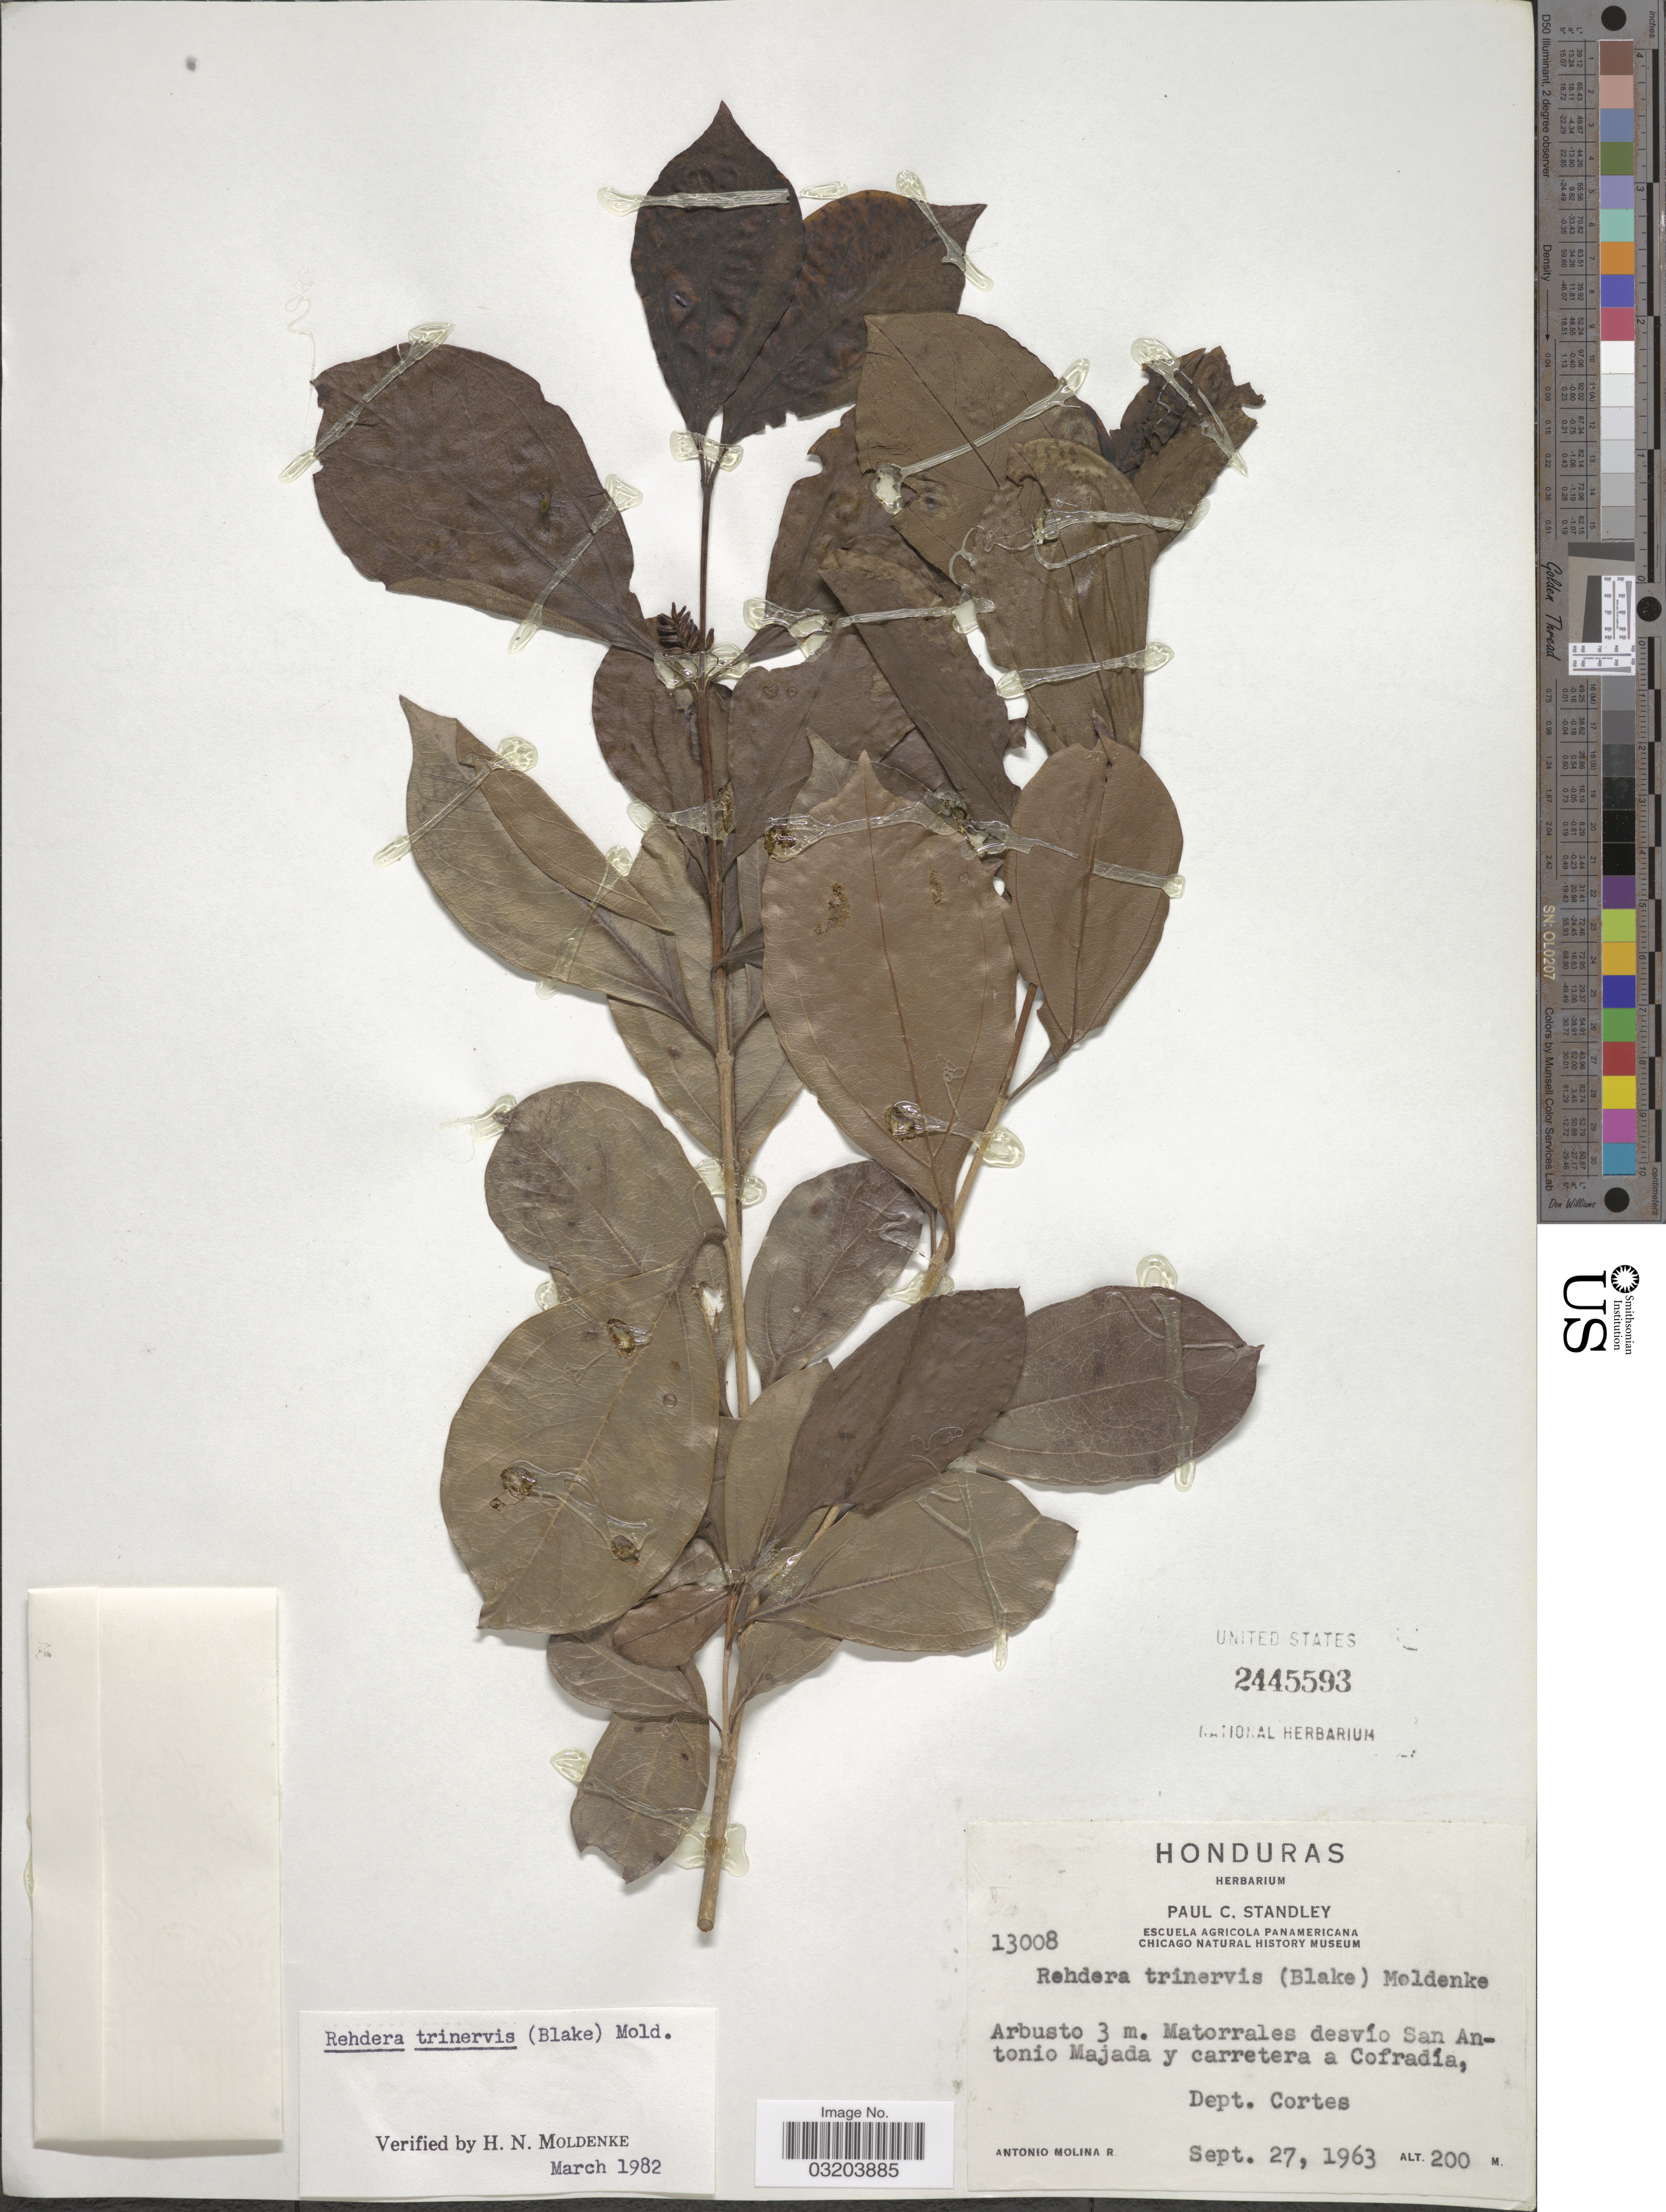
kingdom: Plantae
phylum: Tracheophyta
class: Magnoliopsida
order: Lamiales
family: Verbenaceae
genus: Rehdera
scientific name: Rehdera trinervis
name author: (S.F. Blake) Moldenke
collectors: A. Molina R.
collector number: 13008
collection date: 1963-09-27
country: Honduras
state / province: Cortés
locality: Matorrales desvío San Antonio Majada y carretera a Cofradía, Dept. Cortes.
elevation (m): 200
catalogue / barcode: US 2445593